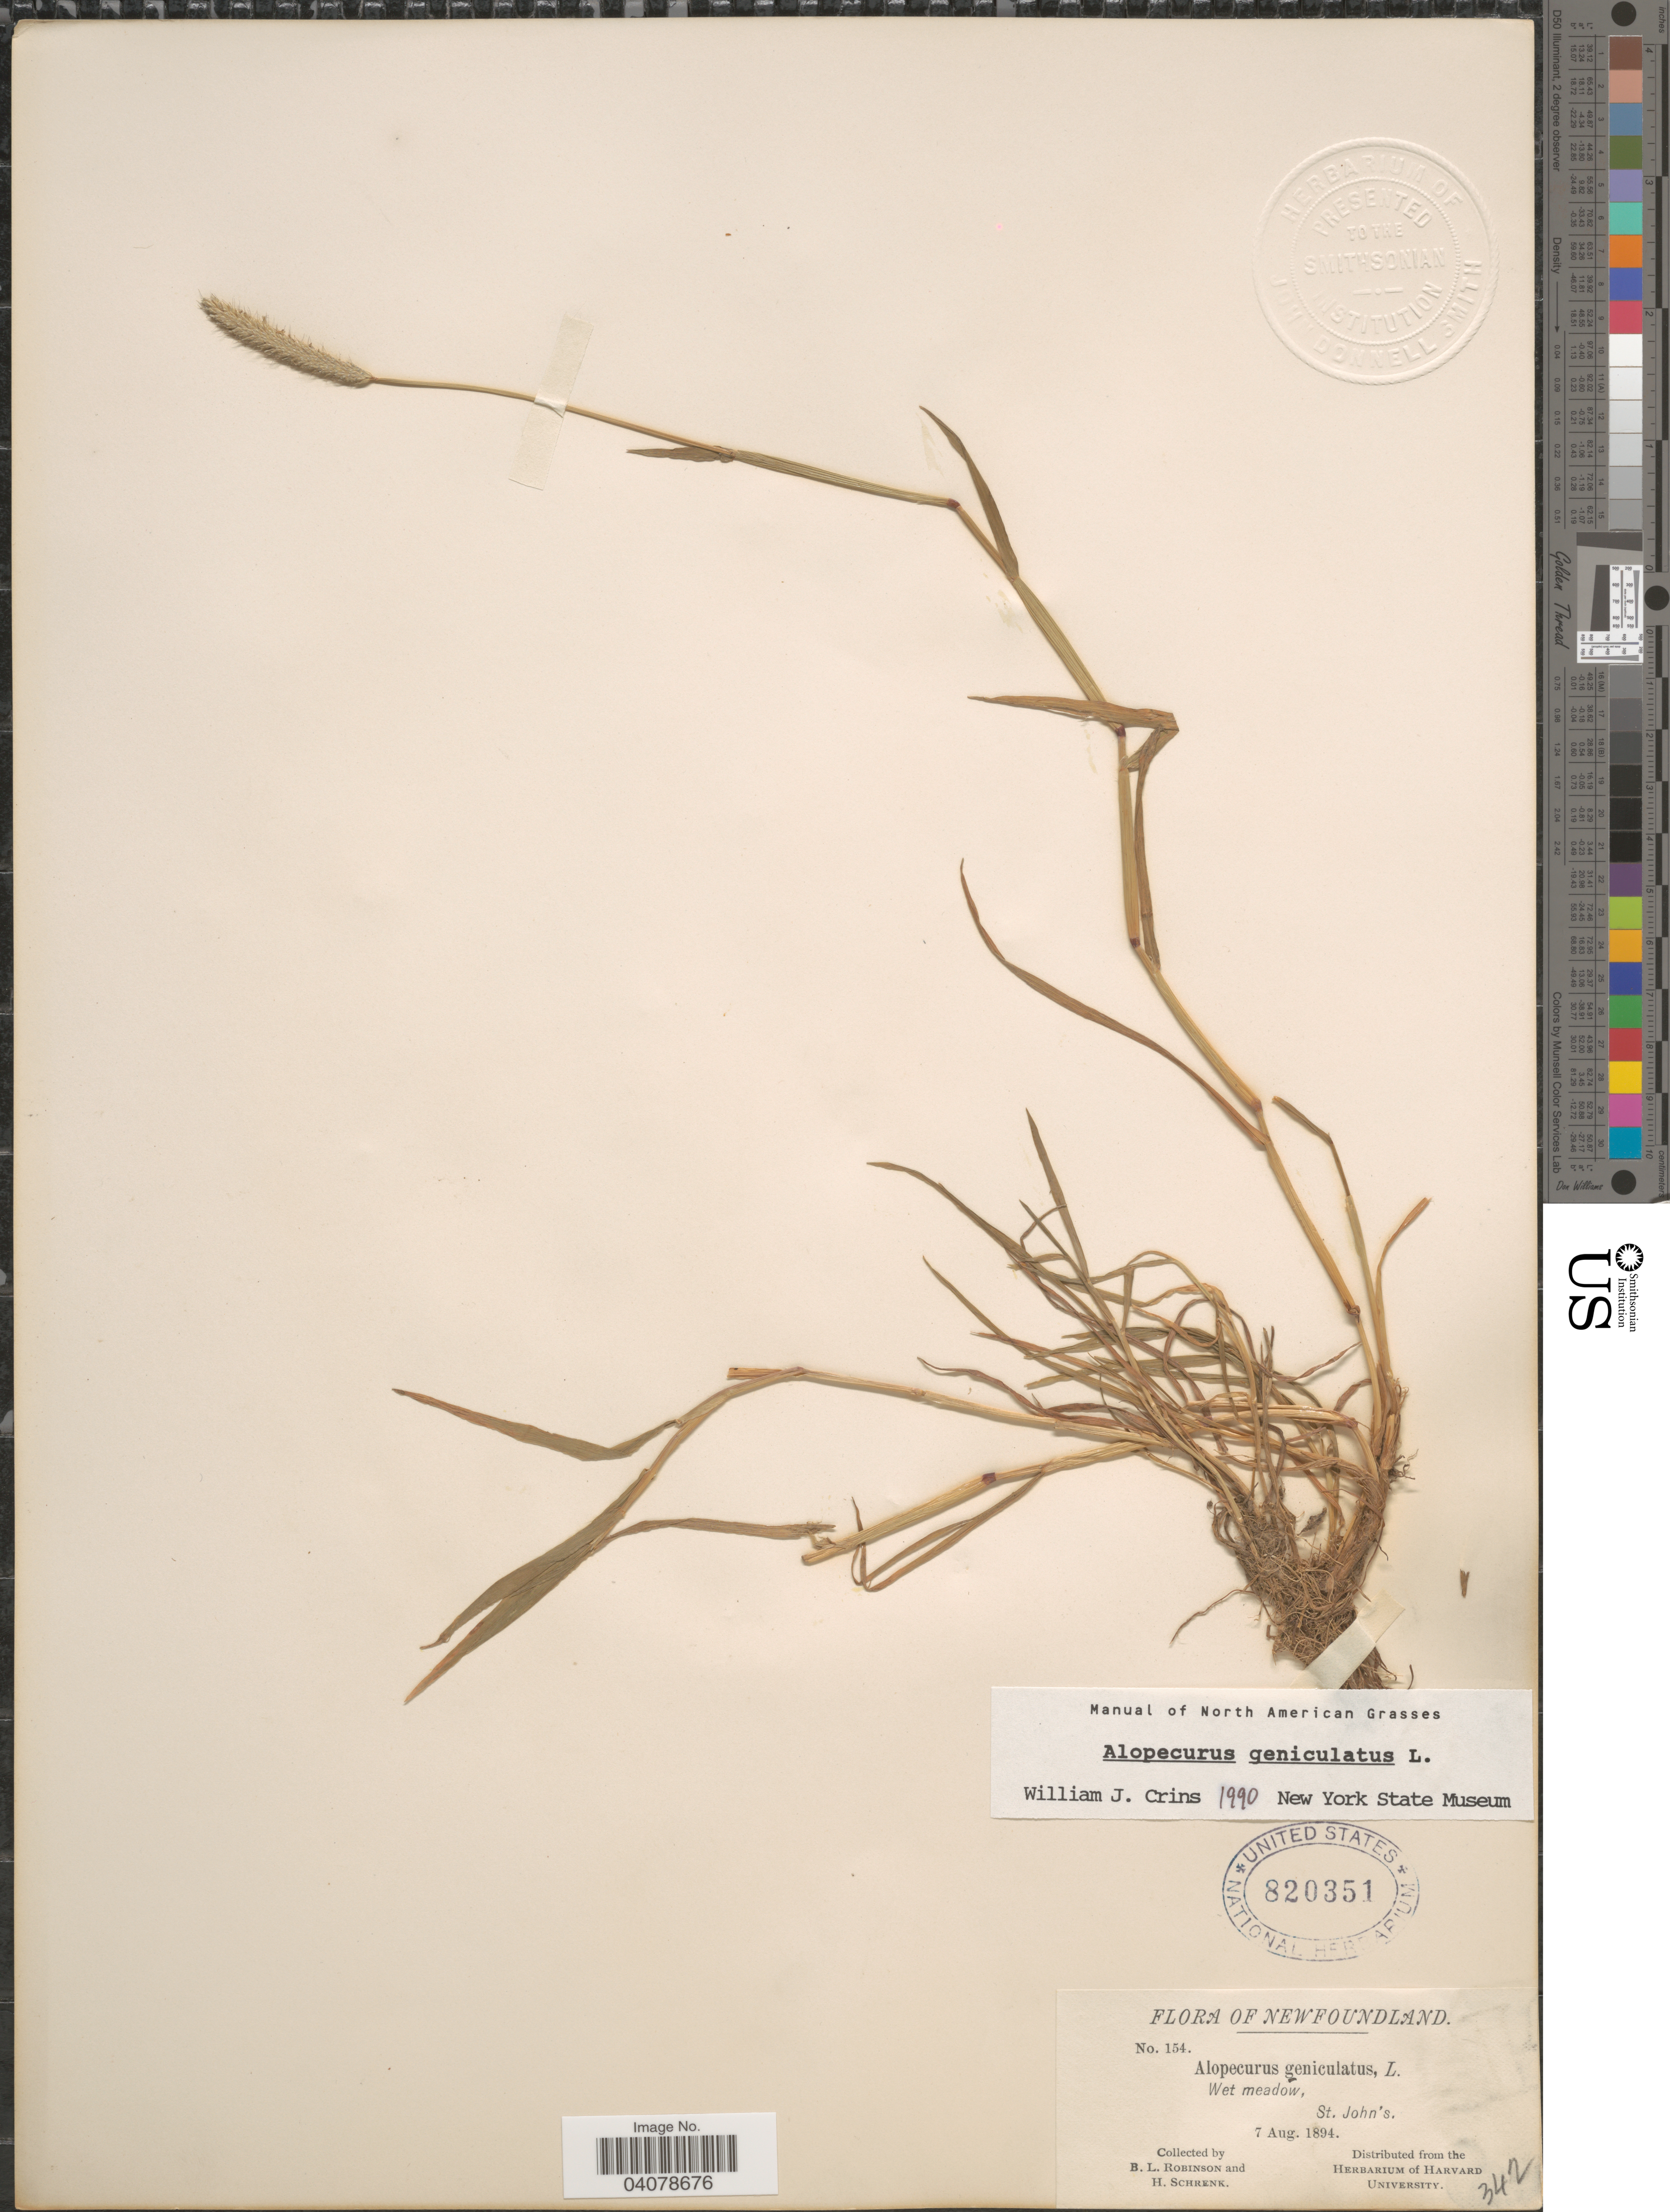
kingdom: Plantae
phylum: Tracheophyta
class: Liliopsida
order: Poales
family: Poaceae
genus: Alopecurus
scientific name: Alopecurus geniculatus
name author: L.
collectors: B. L. Robinson & H. Schrenk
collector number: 154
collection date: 1894-08-07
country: Canada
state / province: Newfoundland and Labrador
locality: St. John's.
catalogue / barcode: US 820351